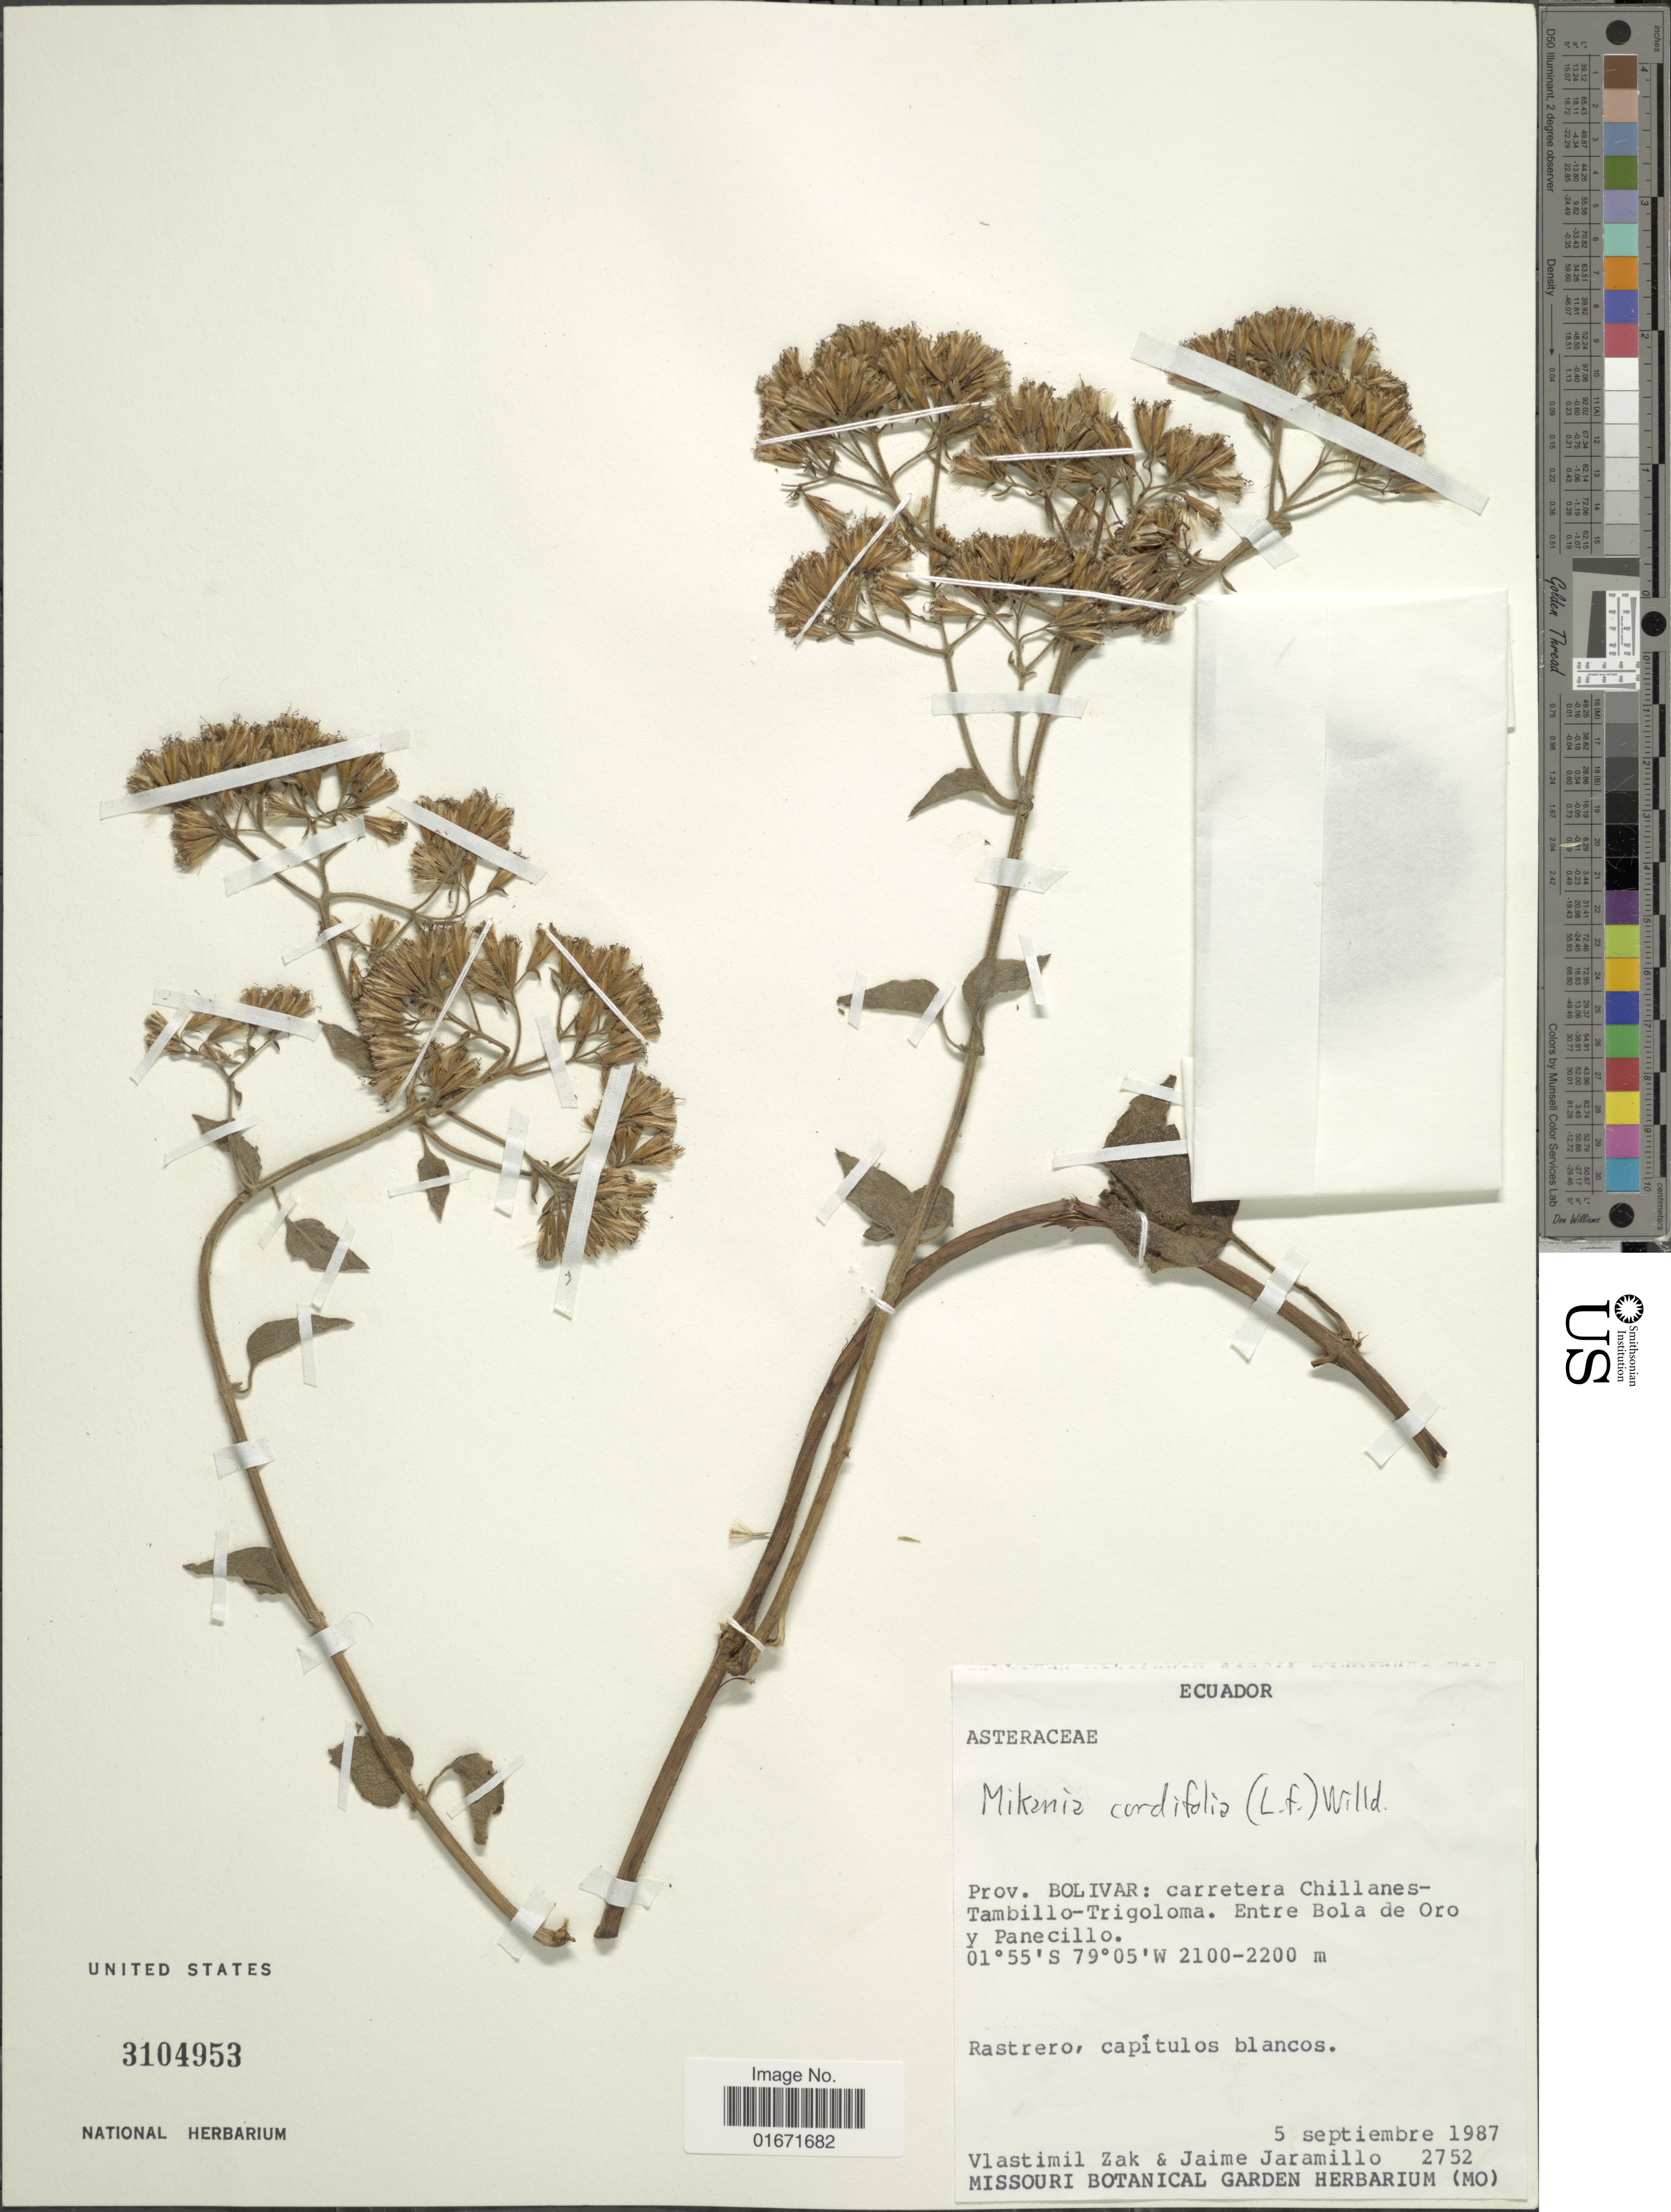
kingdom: Plantae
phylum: Tracheophyta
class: Magnoliopsida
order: Asterales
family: Asteraceae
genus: Mikania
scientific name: Mikania cordifolia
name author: Kunth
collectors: V. Zak & J. Jaramillo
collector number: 2752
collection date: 1987-09-05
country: Ecuador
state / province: Bolívar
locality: Prov. Bolivar: carretera Chillanes-Tambillo-Trigoloma. Entre Bola de Oro y Panecillo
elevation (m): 2100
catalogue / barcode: US 3104953